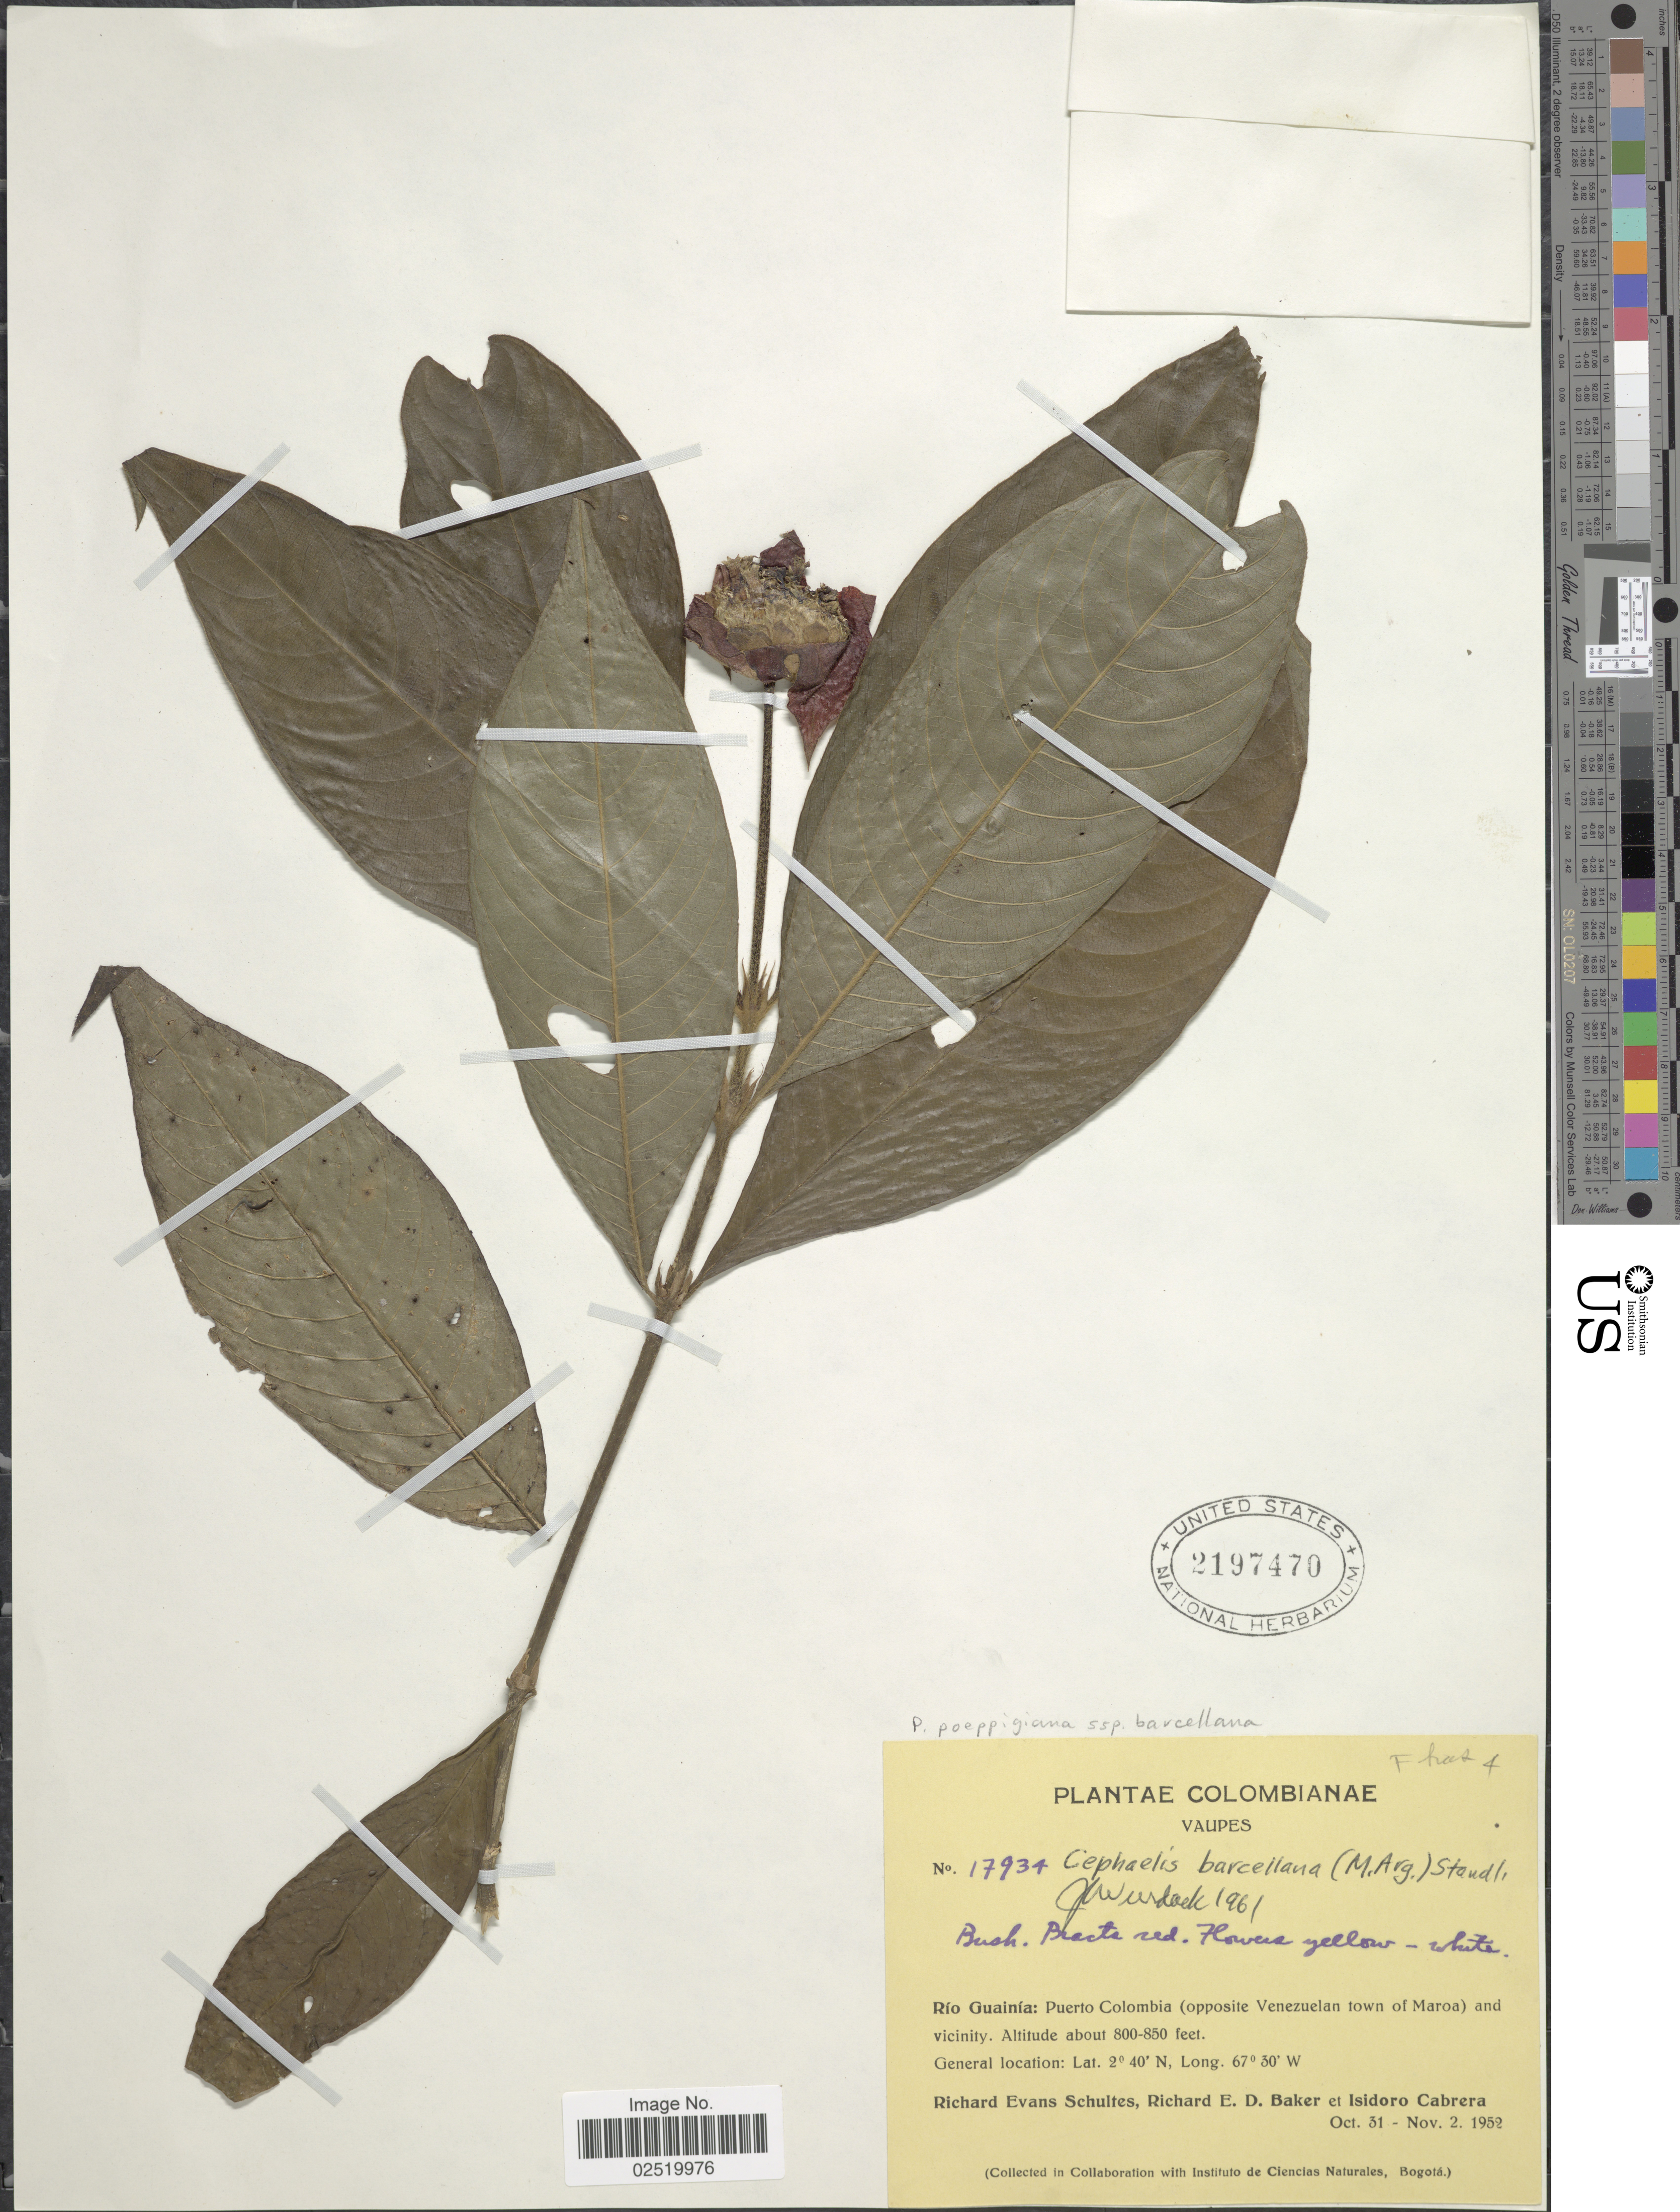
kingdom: Plantae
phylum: Tracheophyta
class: Magnoliopsida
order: Gentianales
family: Rubiaceae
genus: Psychotria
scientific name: Psychotria poeppigiana subsp. barcellana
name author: (Müll. Arg.) Steyerm.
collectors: R. E. Schultes, R. E. D. Baker & I. Cabrera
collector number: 17934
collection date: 1952-10-31/1952-11-02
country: Colombia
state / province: Vaupés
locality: Rio Guainia: Puerto Colombia (opposite Venezuelan town of Maroa) and vicinity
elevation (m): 244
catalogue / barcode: US 2197470